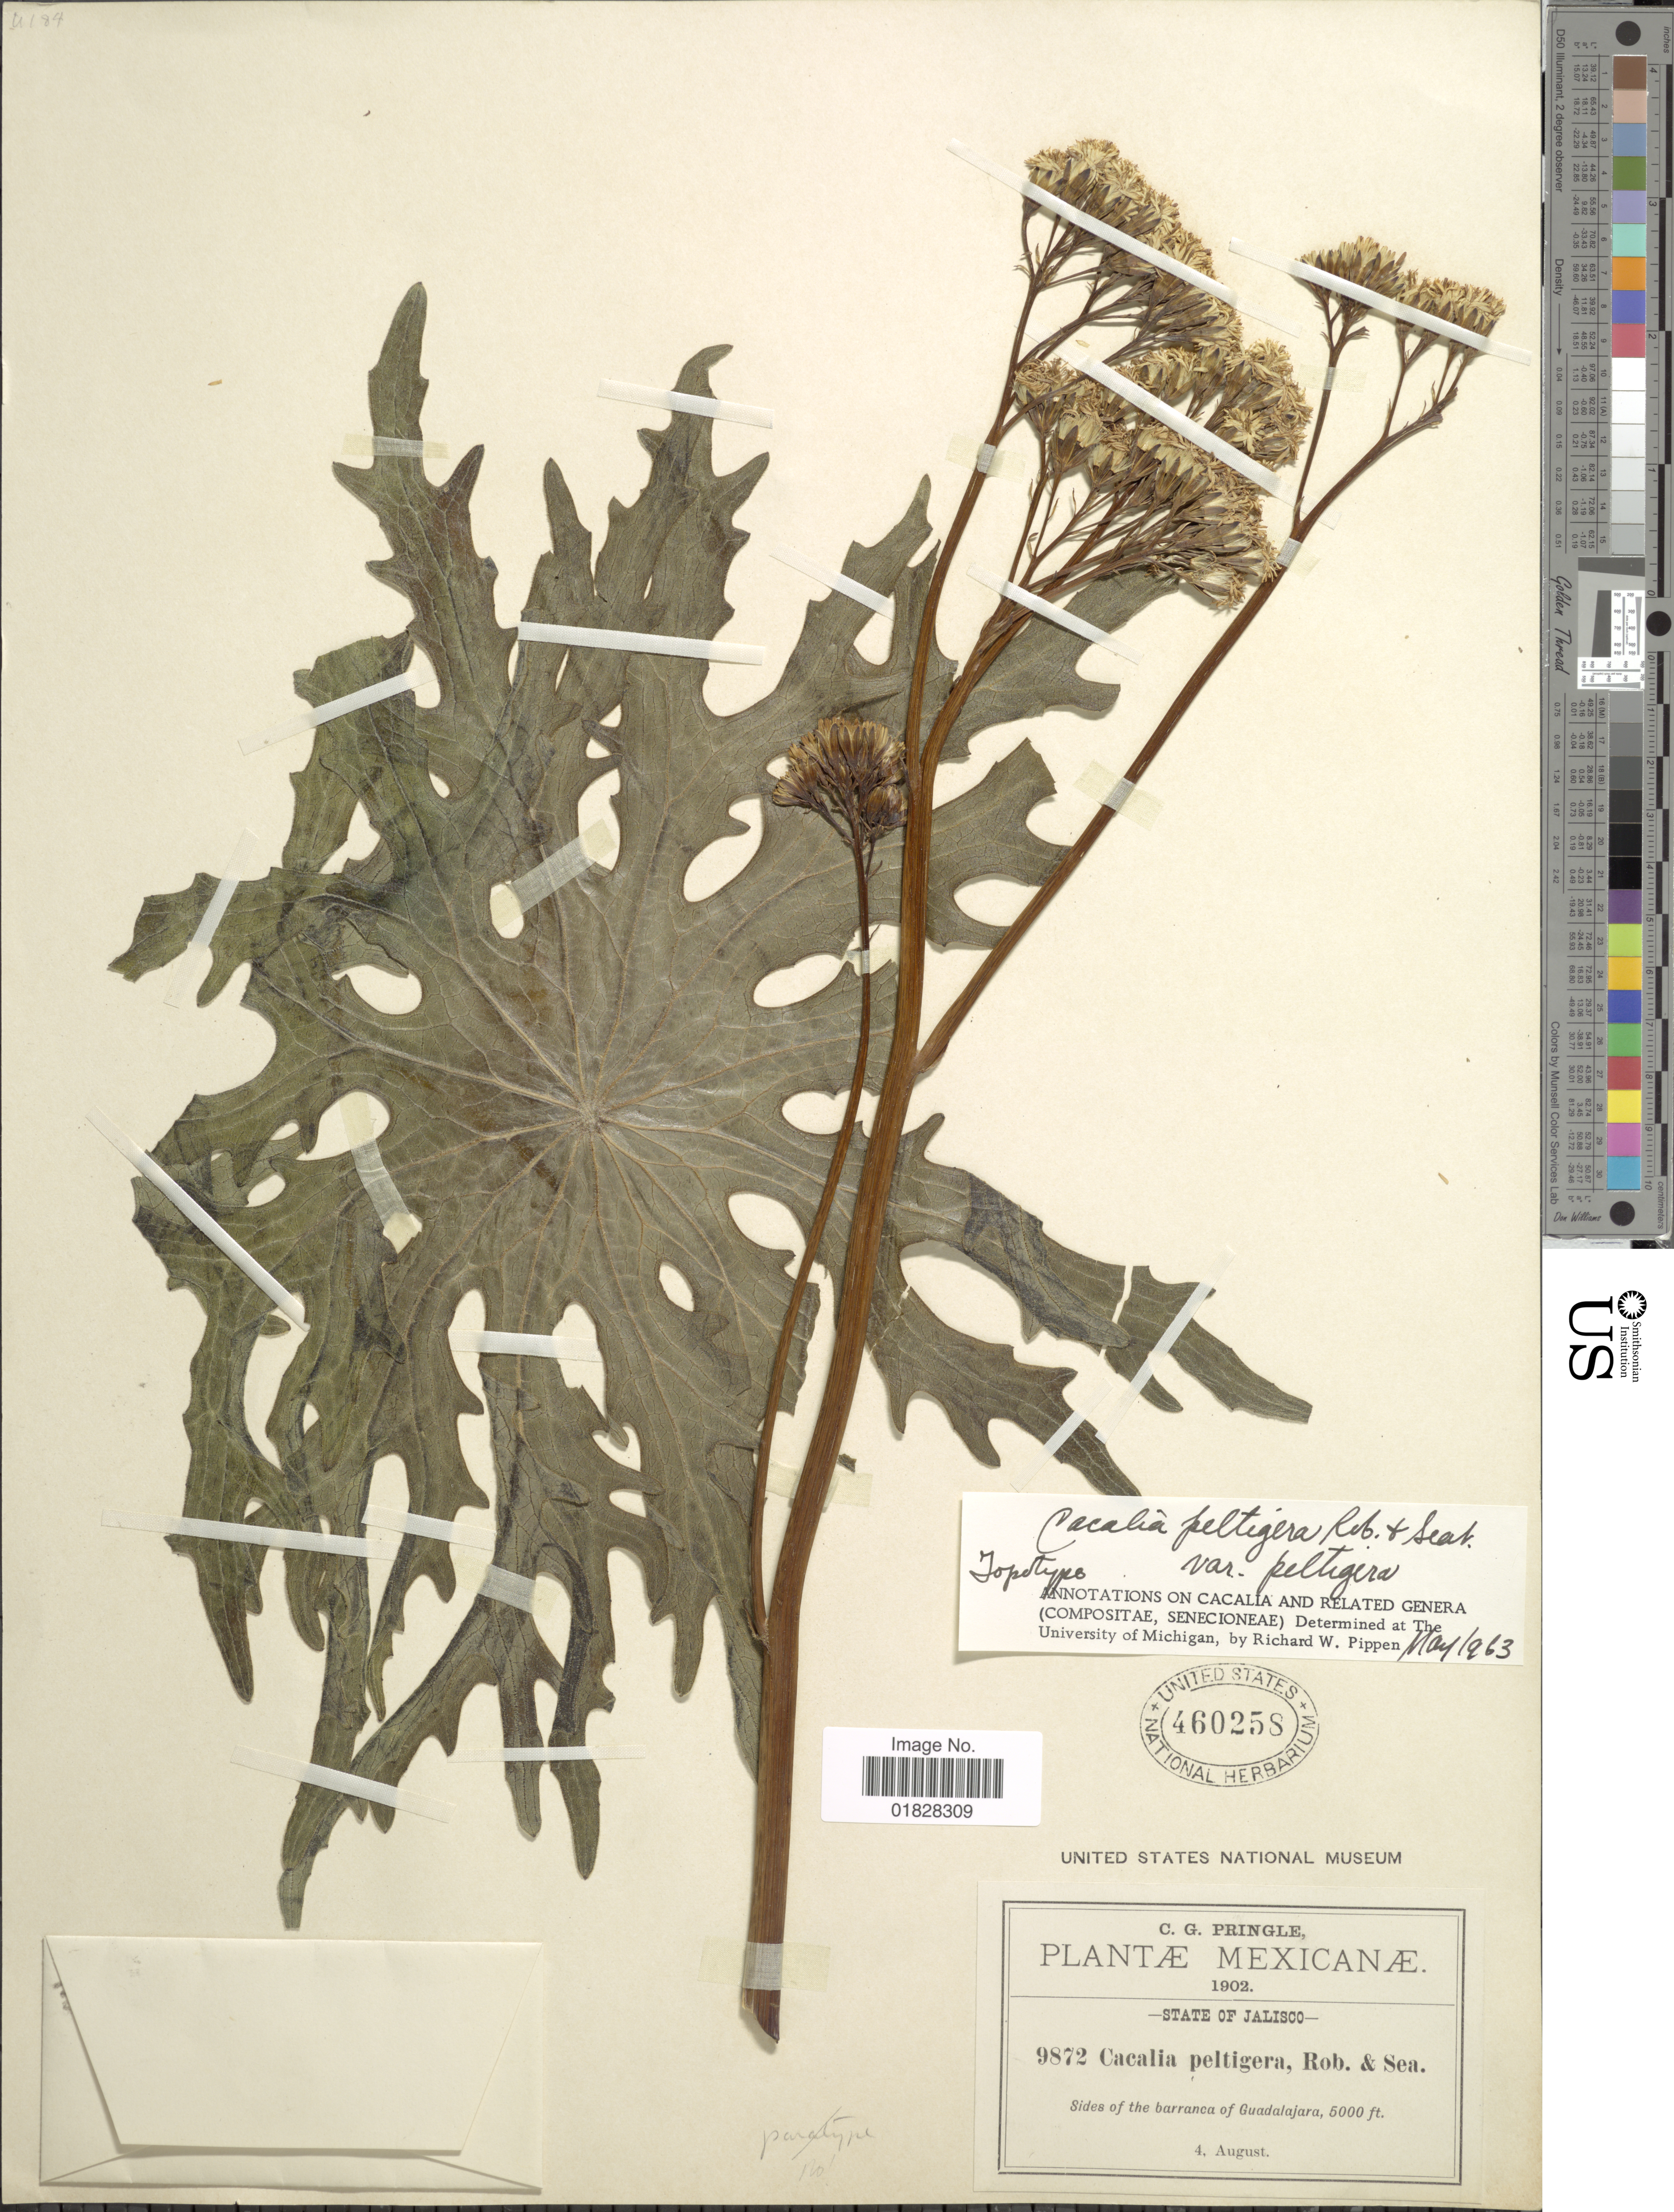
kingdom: Plantae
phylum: Tracheophyta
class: Magnoliopsida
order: Asterales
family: Asteraceae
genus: Psacalium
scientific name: Psacalium peltigerum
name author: (Kunth) Rydb.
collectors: C. G. Pringle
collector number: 9872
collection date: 1902-08-04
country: Mexico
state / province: Jalisco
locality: State of Jalisco. Sides of barranca of Guadalajara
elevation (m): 1524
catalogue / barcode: US 460258